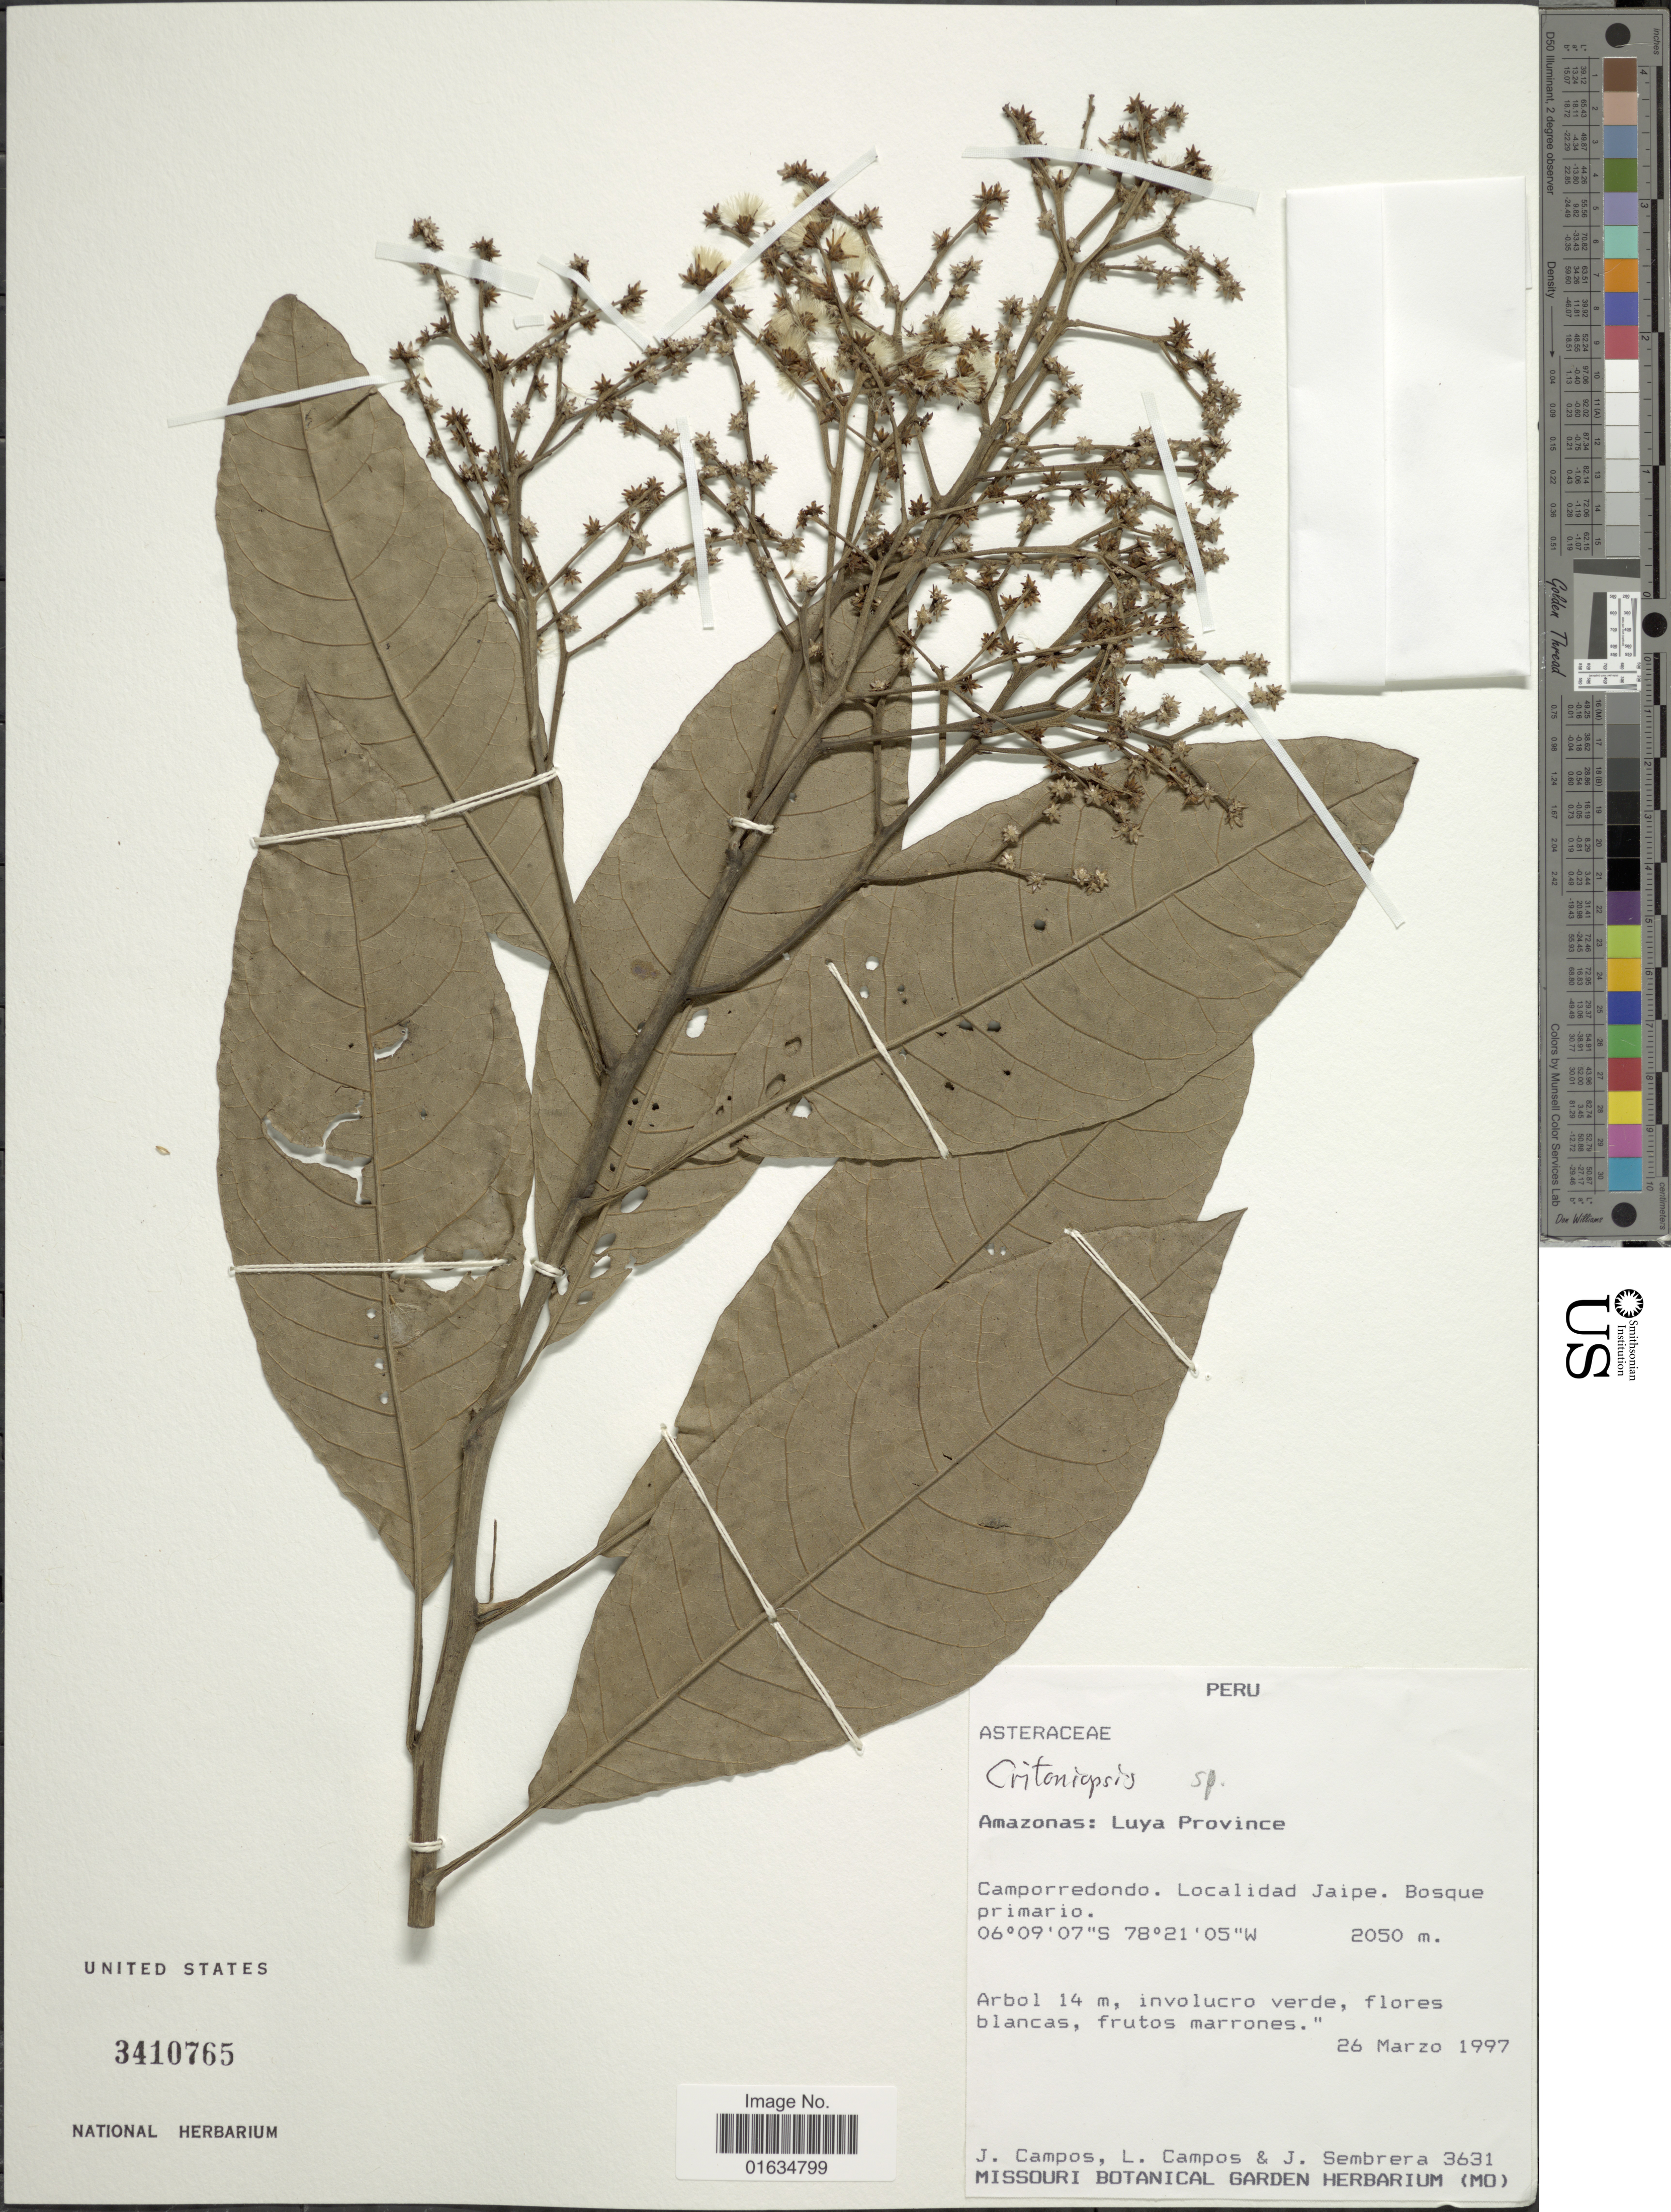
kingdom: Plantae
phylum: Tracheophyta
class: Magnoliopsida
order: Asterales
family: Asteraceae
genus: Critoniopsis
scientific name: Critoniopsis concolor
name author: H. Rob. & V.A. Funk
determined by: Ávila C., Fabio Andrés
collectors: J. Campos, L. Campos & J. Sembrera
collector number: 3631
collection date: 1997-03-26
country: Peru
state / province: Amazonas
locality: Luya Province, Camporredondo, localidad Jaipe.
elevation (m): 2050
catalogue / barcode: US 3410765